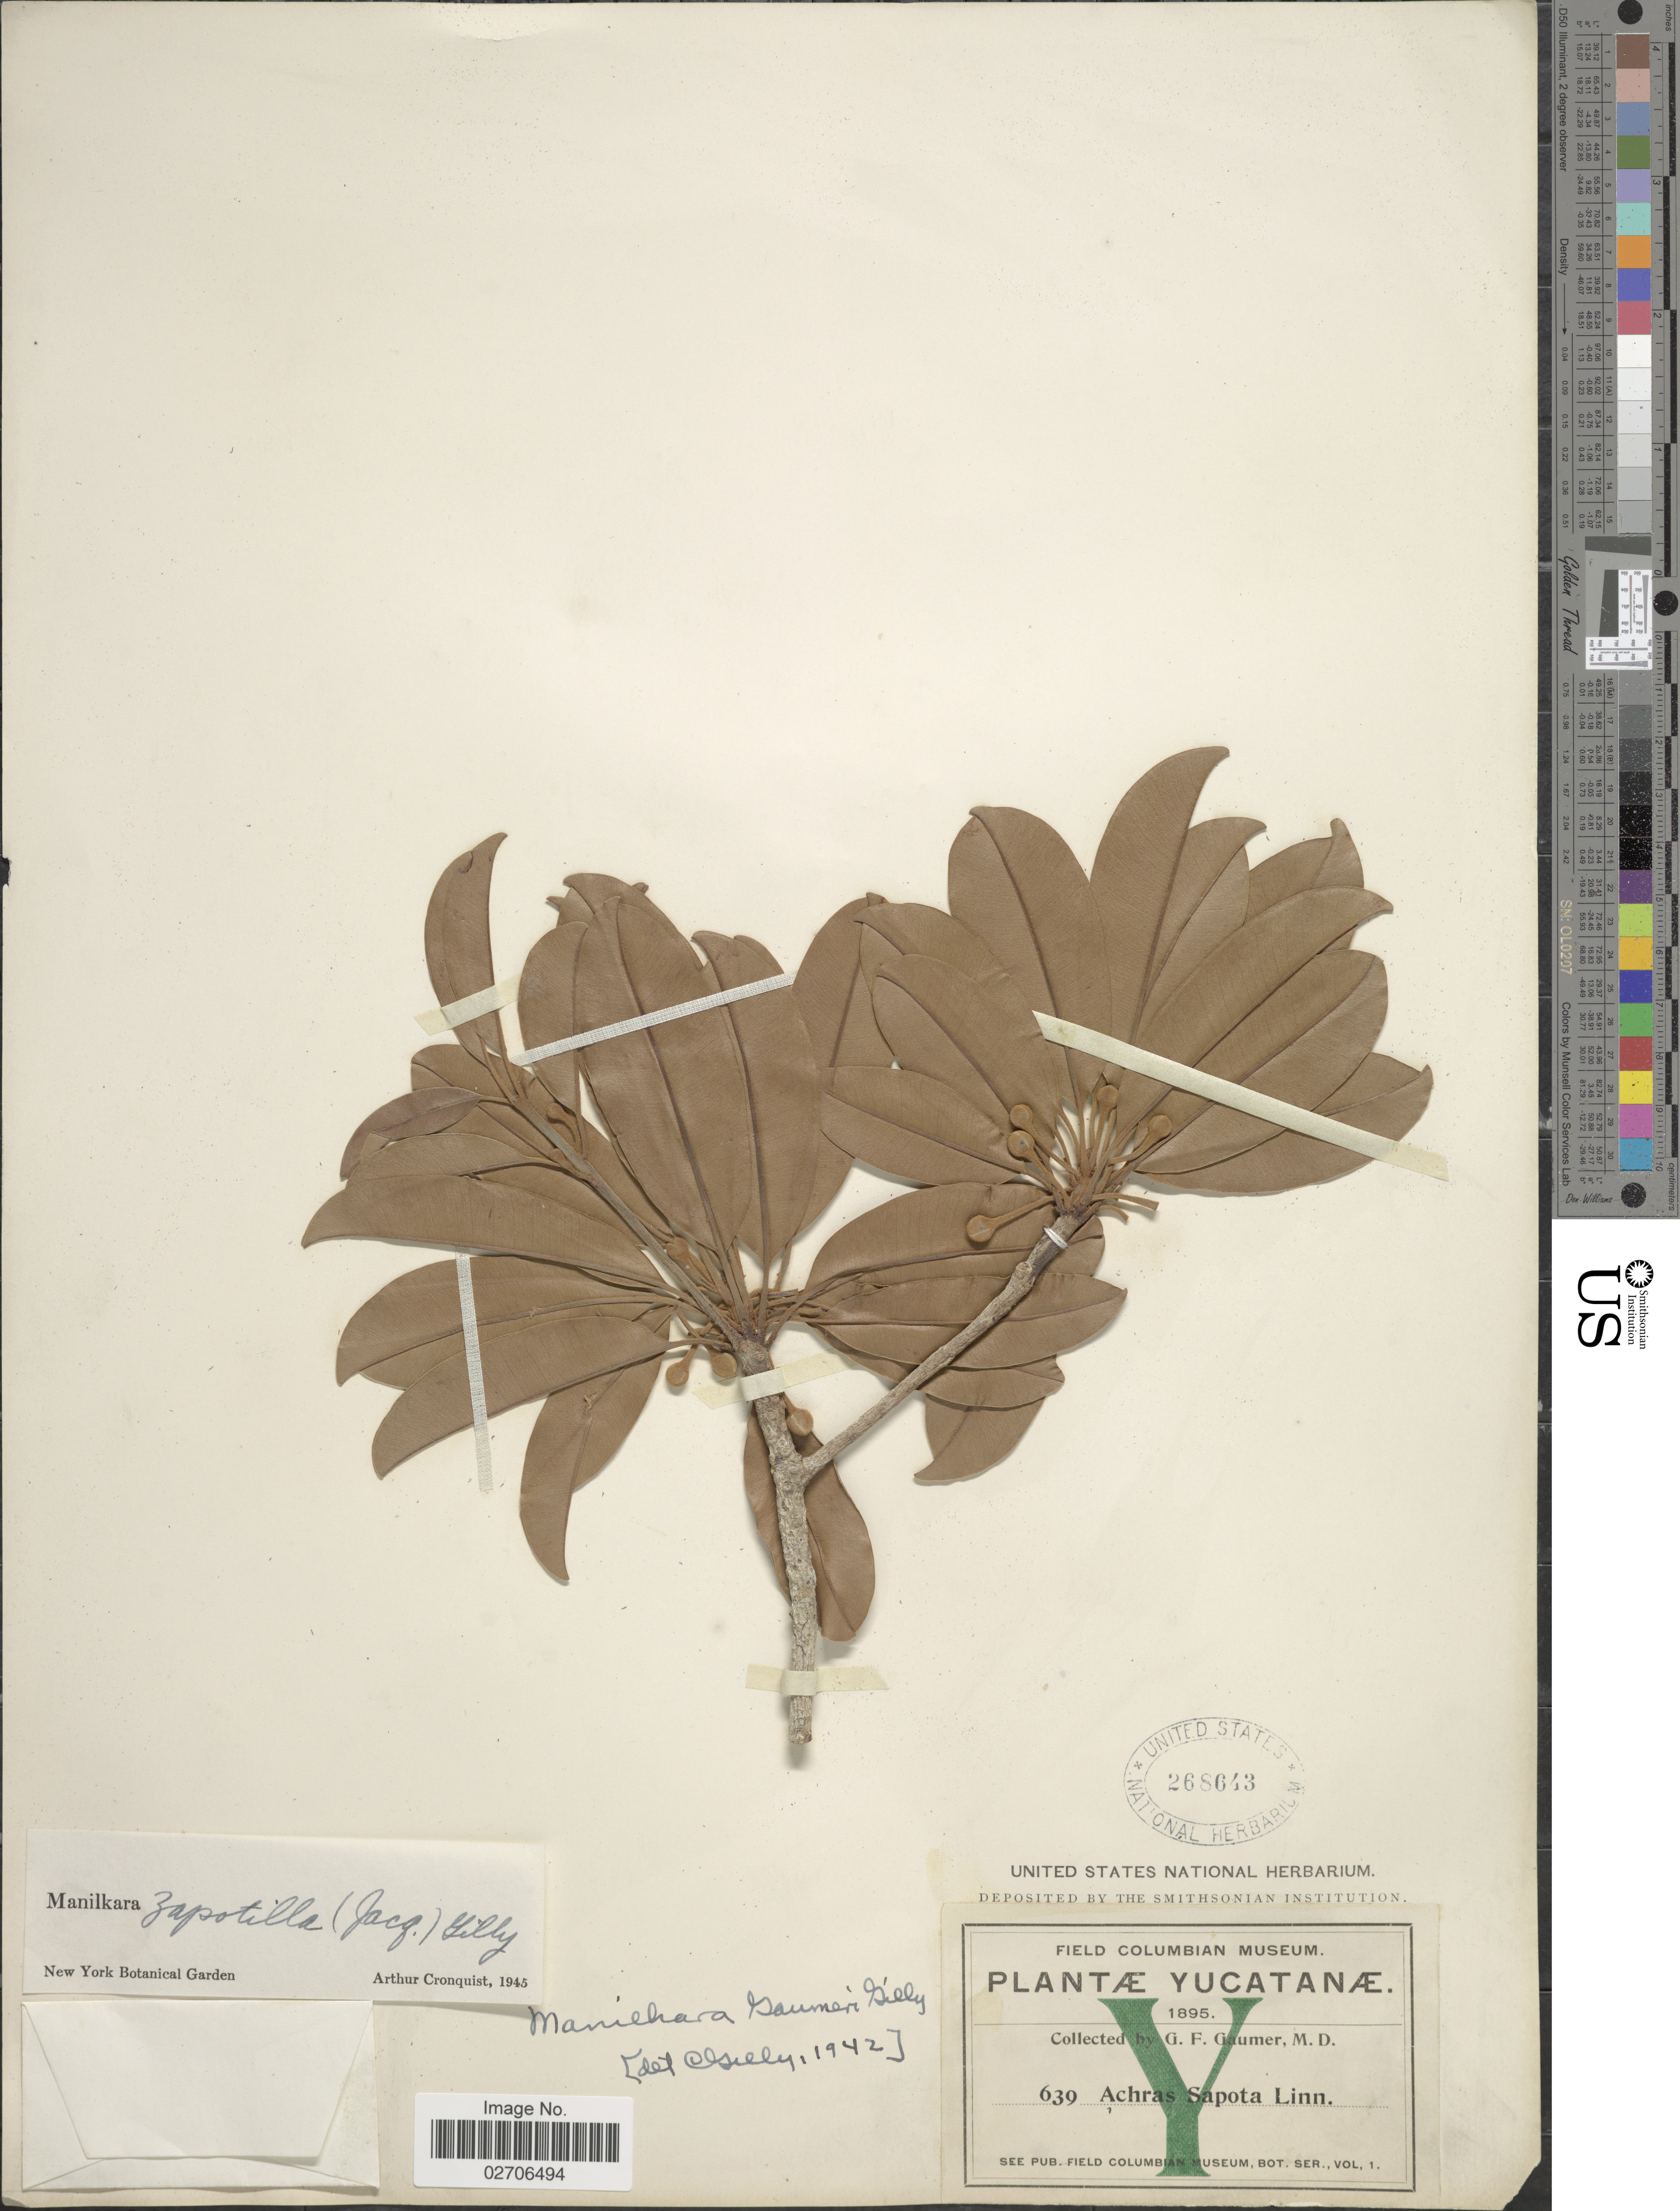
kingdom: Plantae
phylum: Tracheophyta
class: Magnoliopsida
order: Ericales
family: Sapotaceae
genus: Manilkara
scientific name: Manilkara zapota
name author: (L.) P. Royen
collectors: G. F. Gaumer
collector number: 639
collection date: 1895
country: Mexico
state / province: Yucatán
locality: Yucatan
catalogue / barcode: US 268643